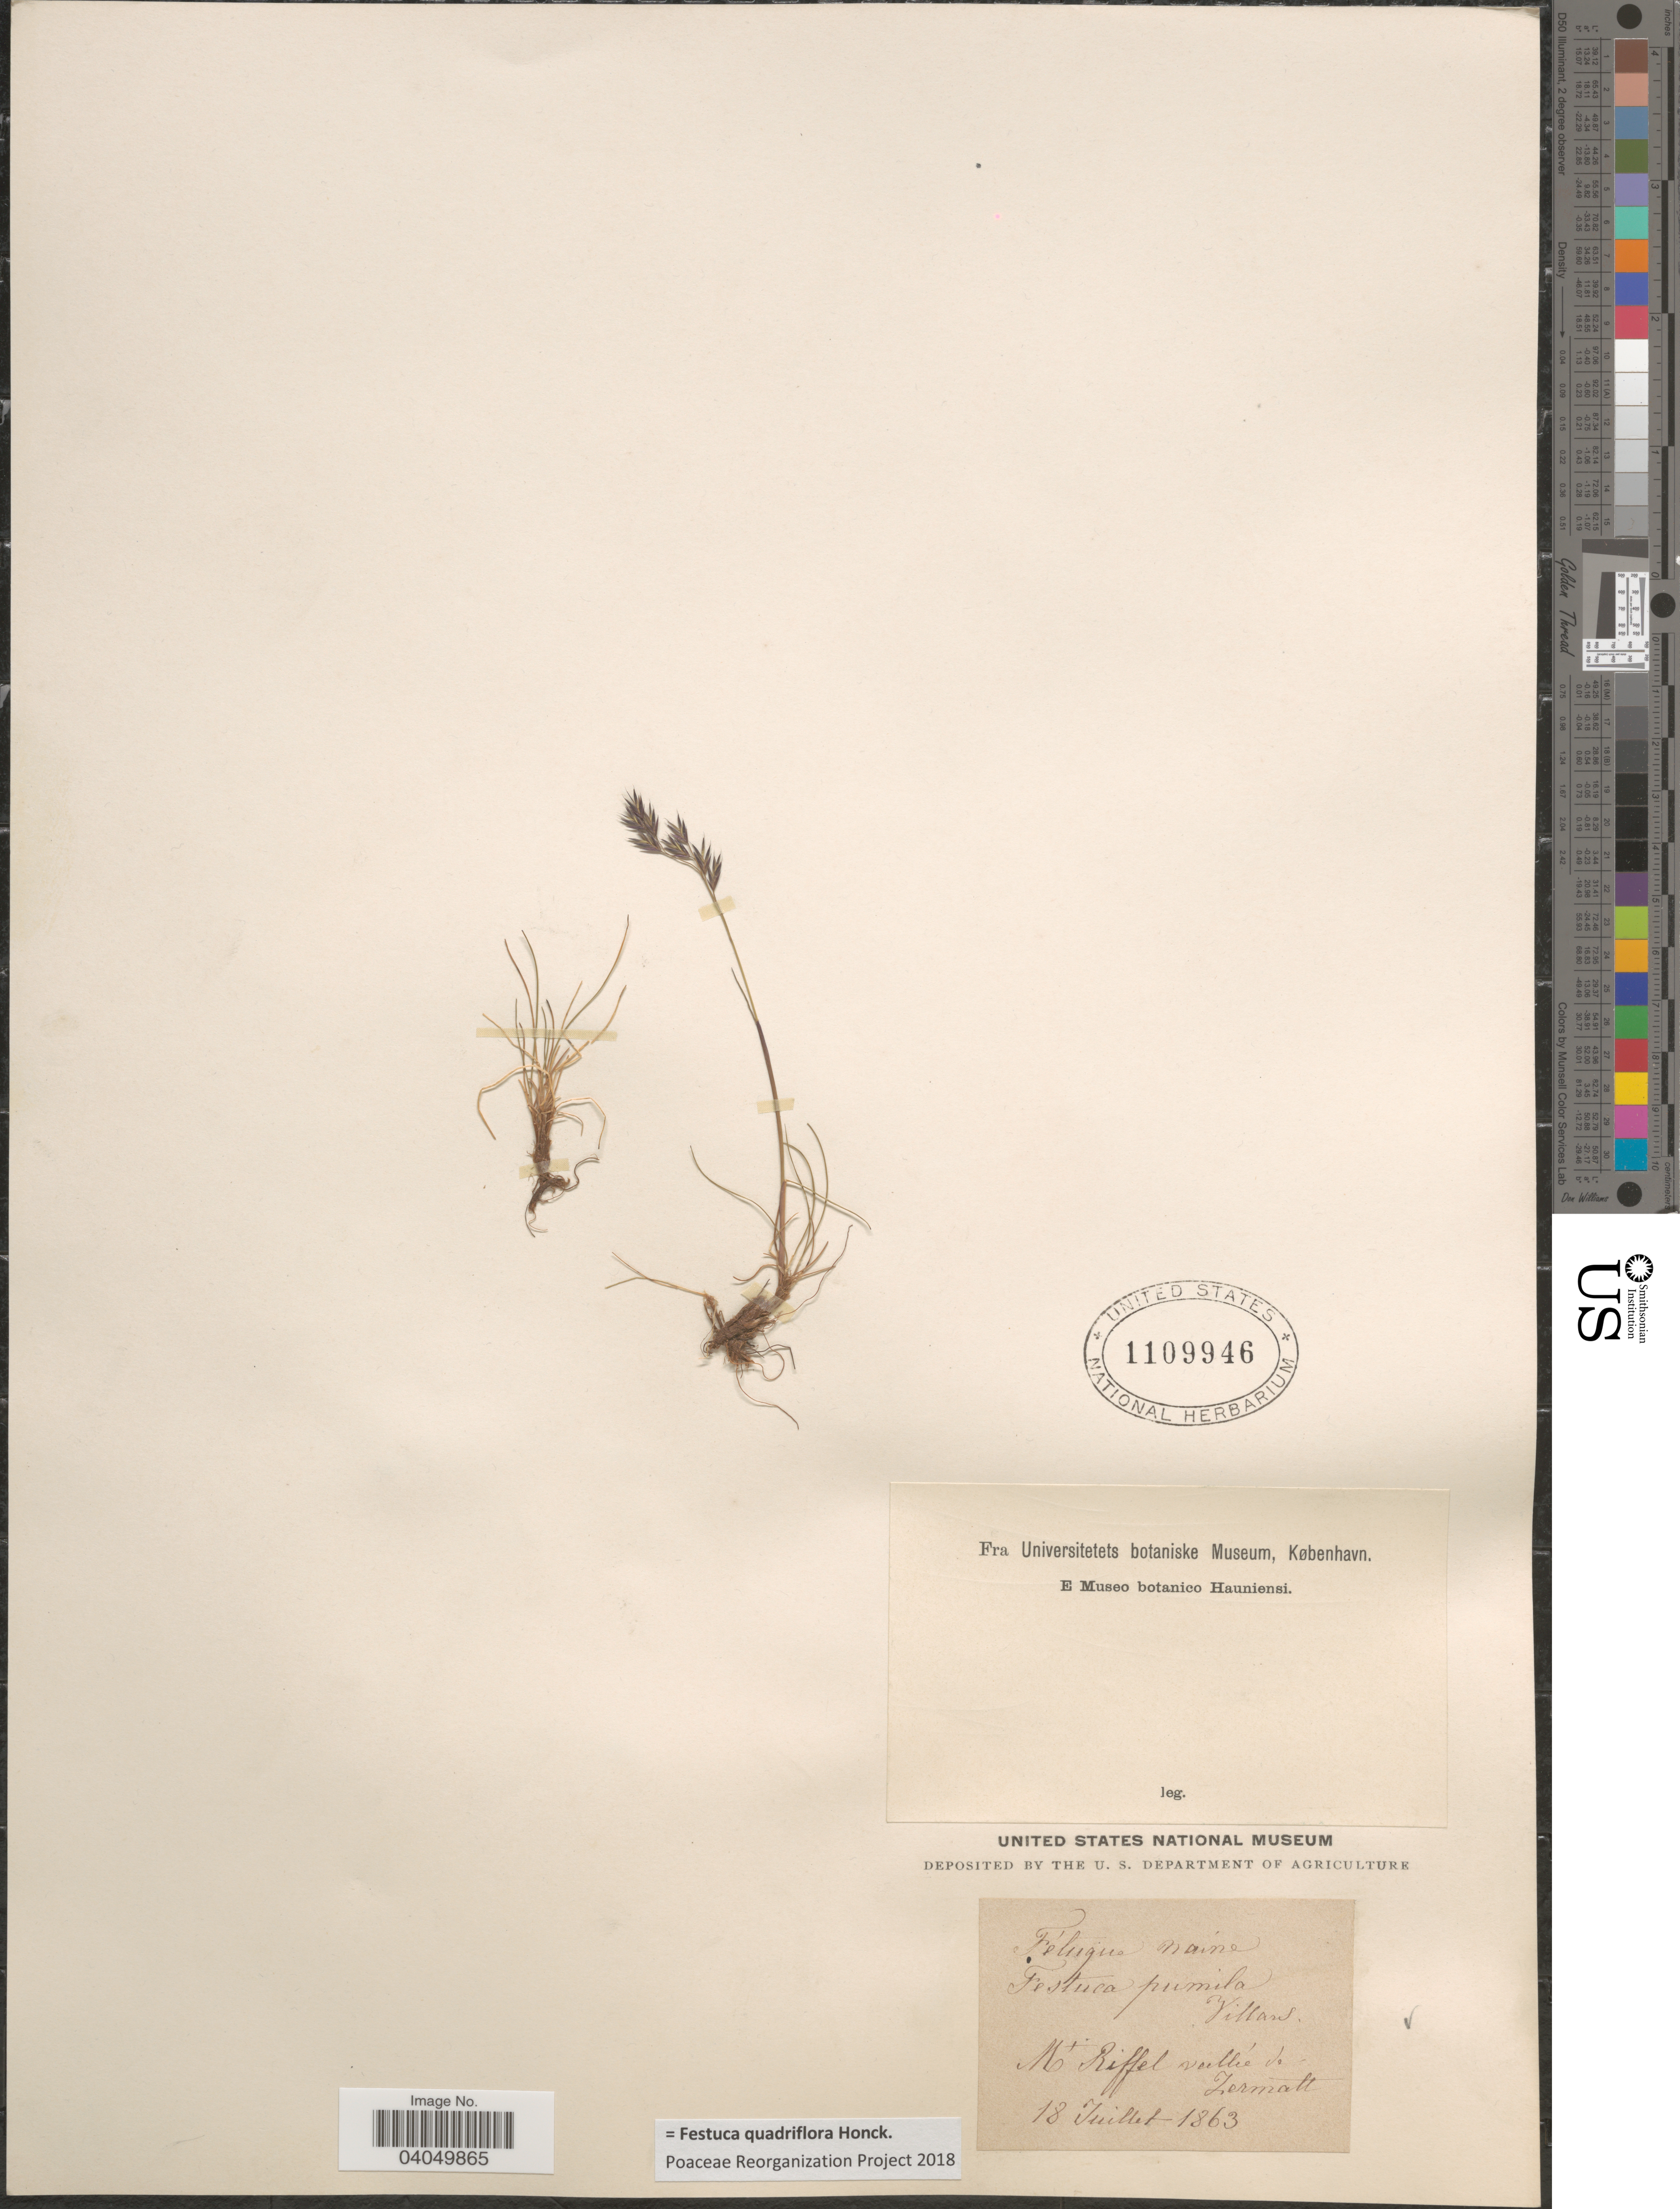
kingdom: Plantae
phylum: Tracheophyta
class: Liliopsida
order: Poales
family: Poaceae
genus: Festuca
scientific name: Festuca quadriflora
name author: Honck.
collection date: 1863-07-18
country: Switzerland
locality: Mt Riffel vallée de Zermatt.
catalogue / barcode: US 1109946